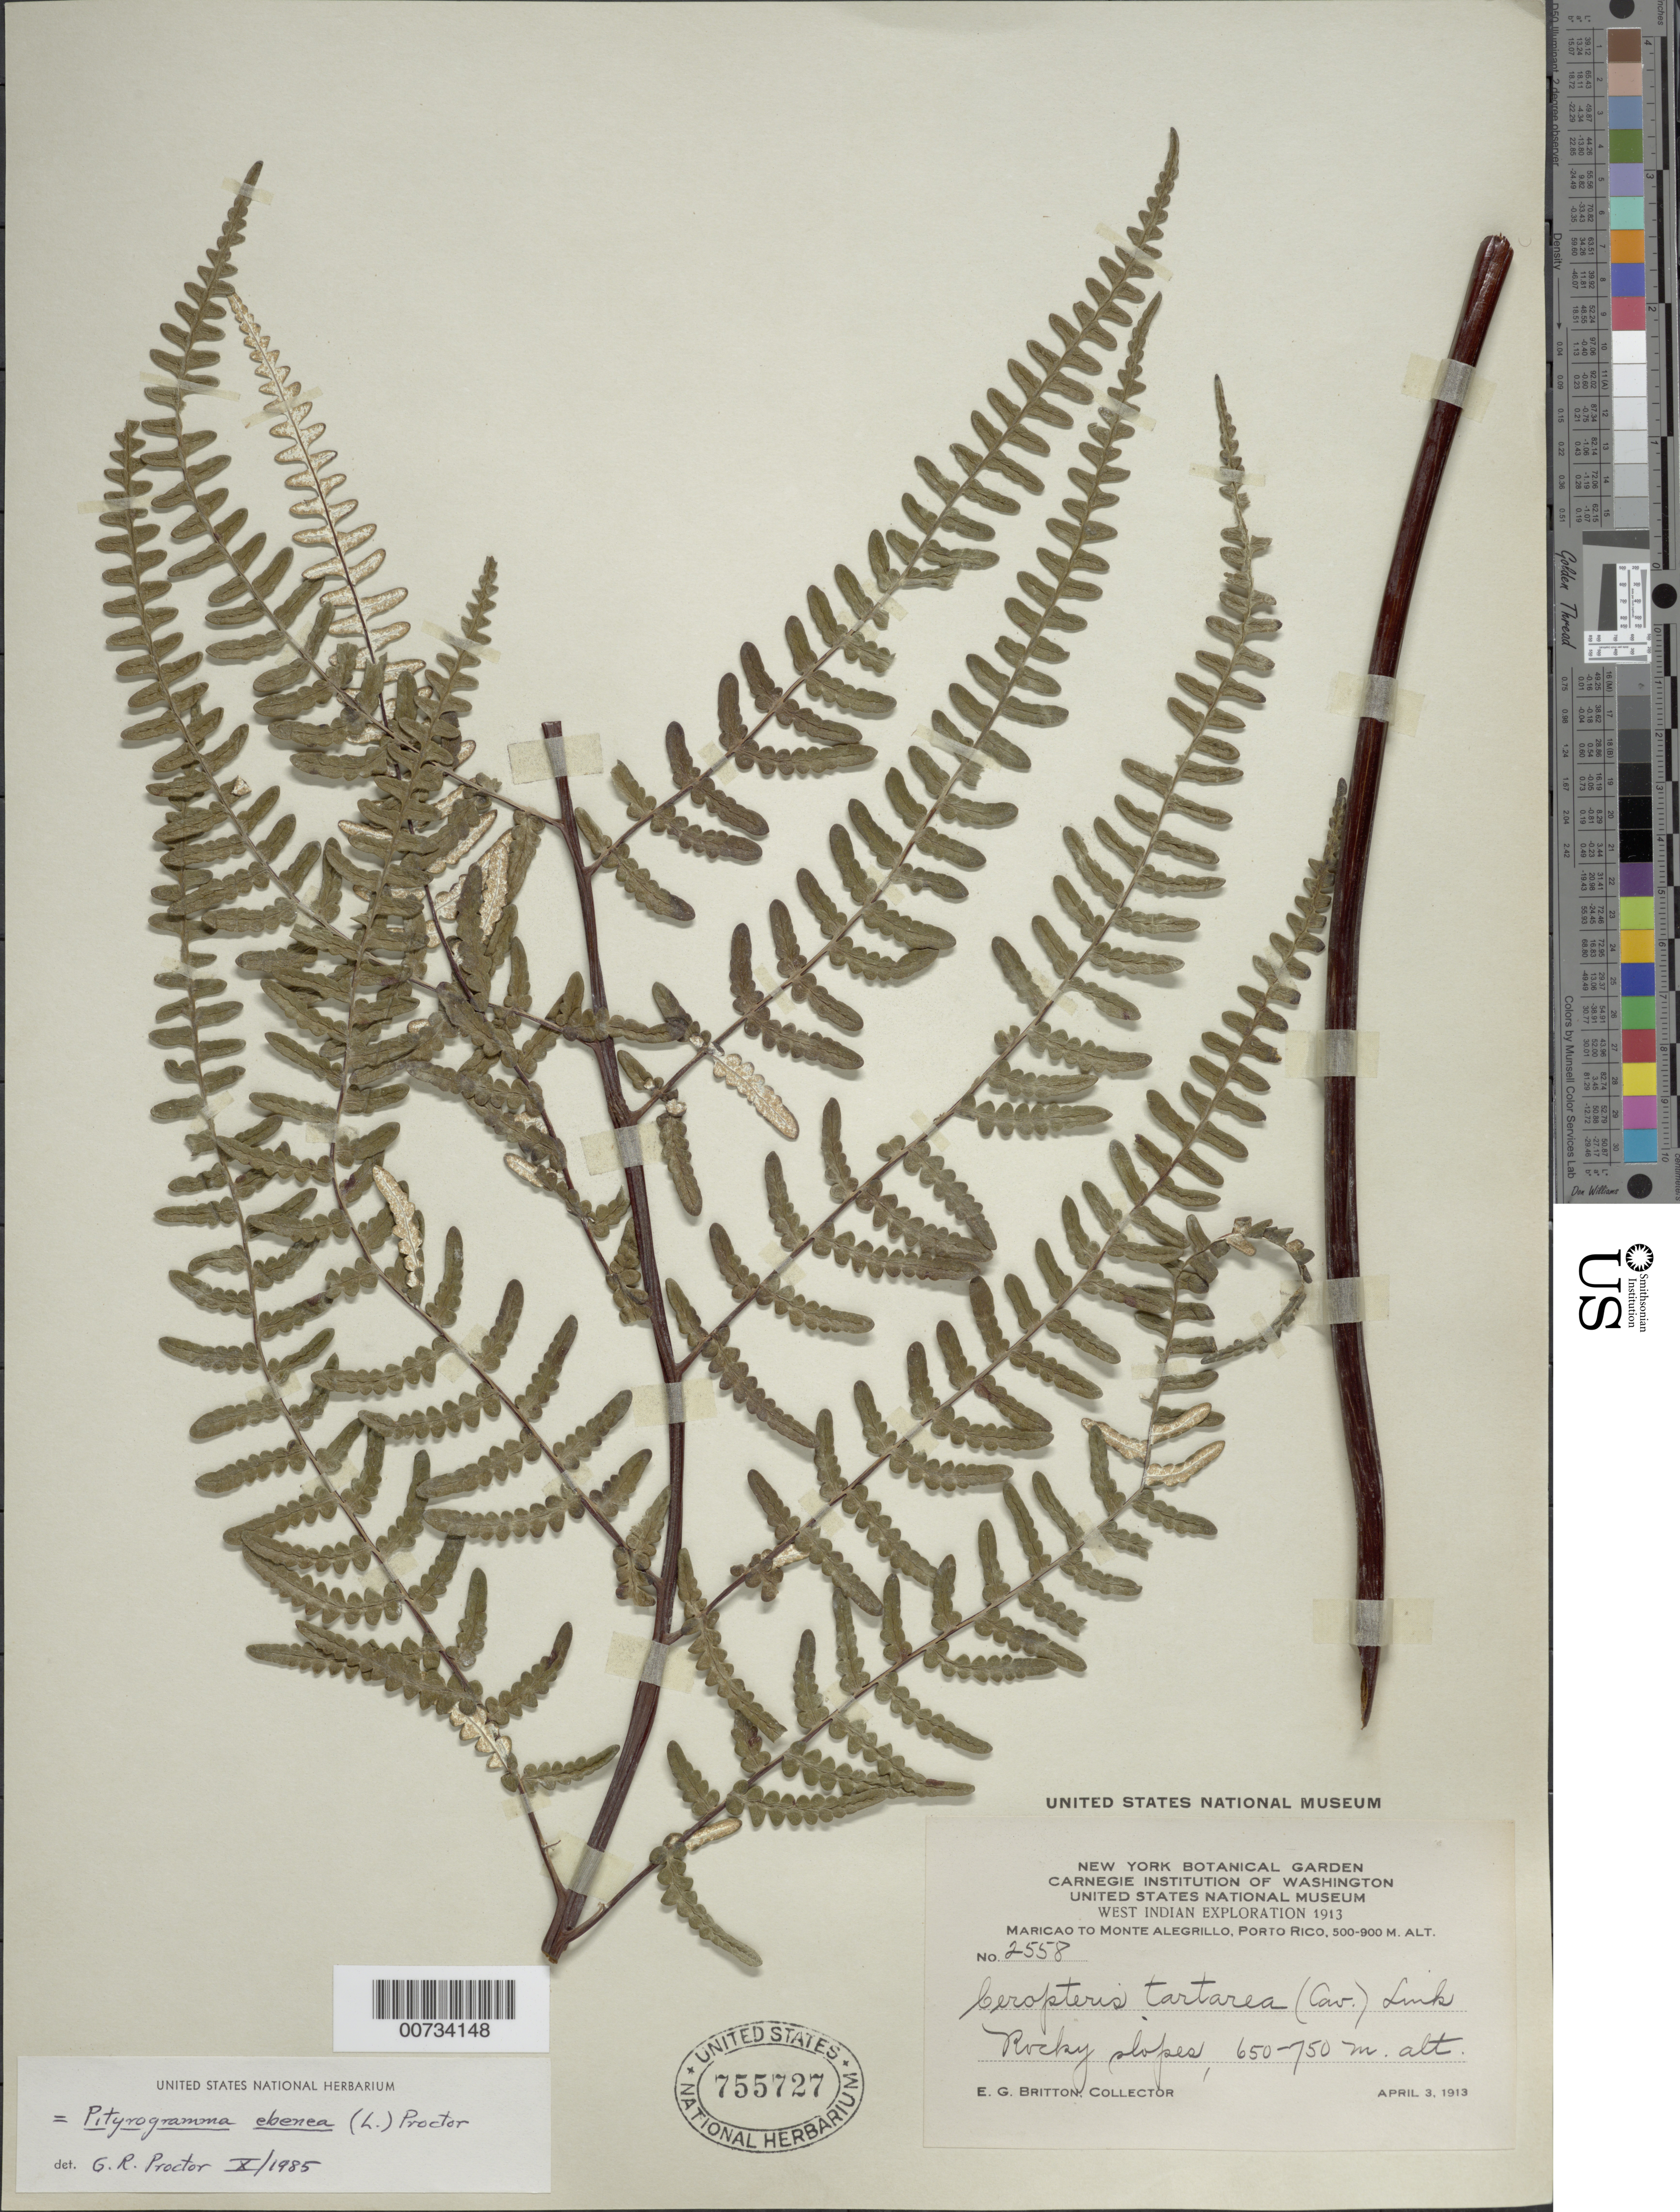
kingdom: Plantae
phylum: Tracheophyta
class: Polypodiopsida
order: Polypodiales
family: Pteridaceae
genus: Pityrogramma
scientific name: Pityrogramma ebenea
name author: (L.) Proctor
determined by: Proctor, G. R.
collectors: E. G. Britton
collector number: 2558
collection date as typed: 03 Apr 1913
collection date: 1913-04-03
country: Puerto Rico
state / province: Maricao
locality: Maricao to Monte Alegrillo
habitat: Rocky slope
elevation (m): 650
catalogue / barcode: US 755727